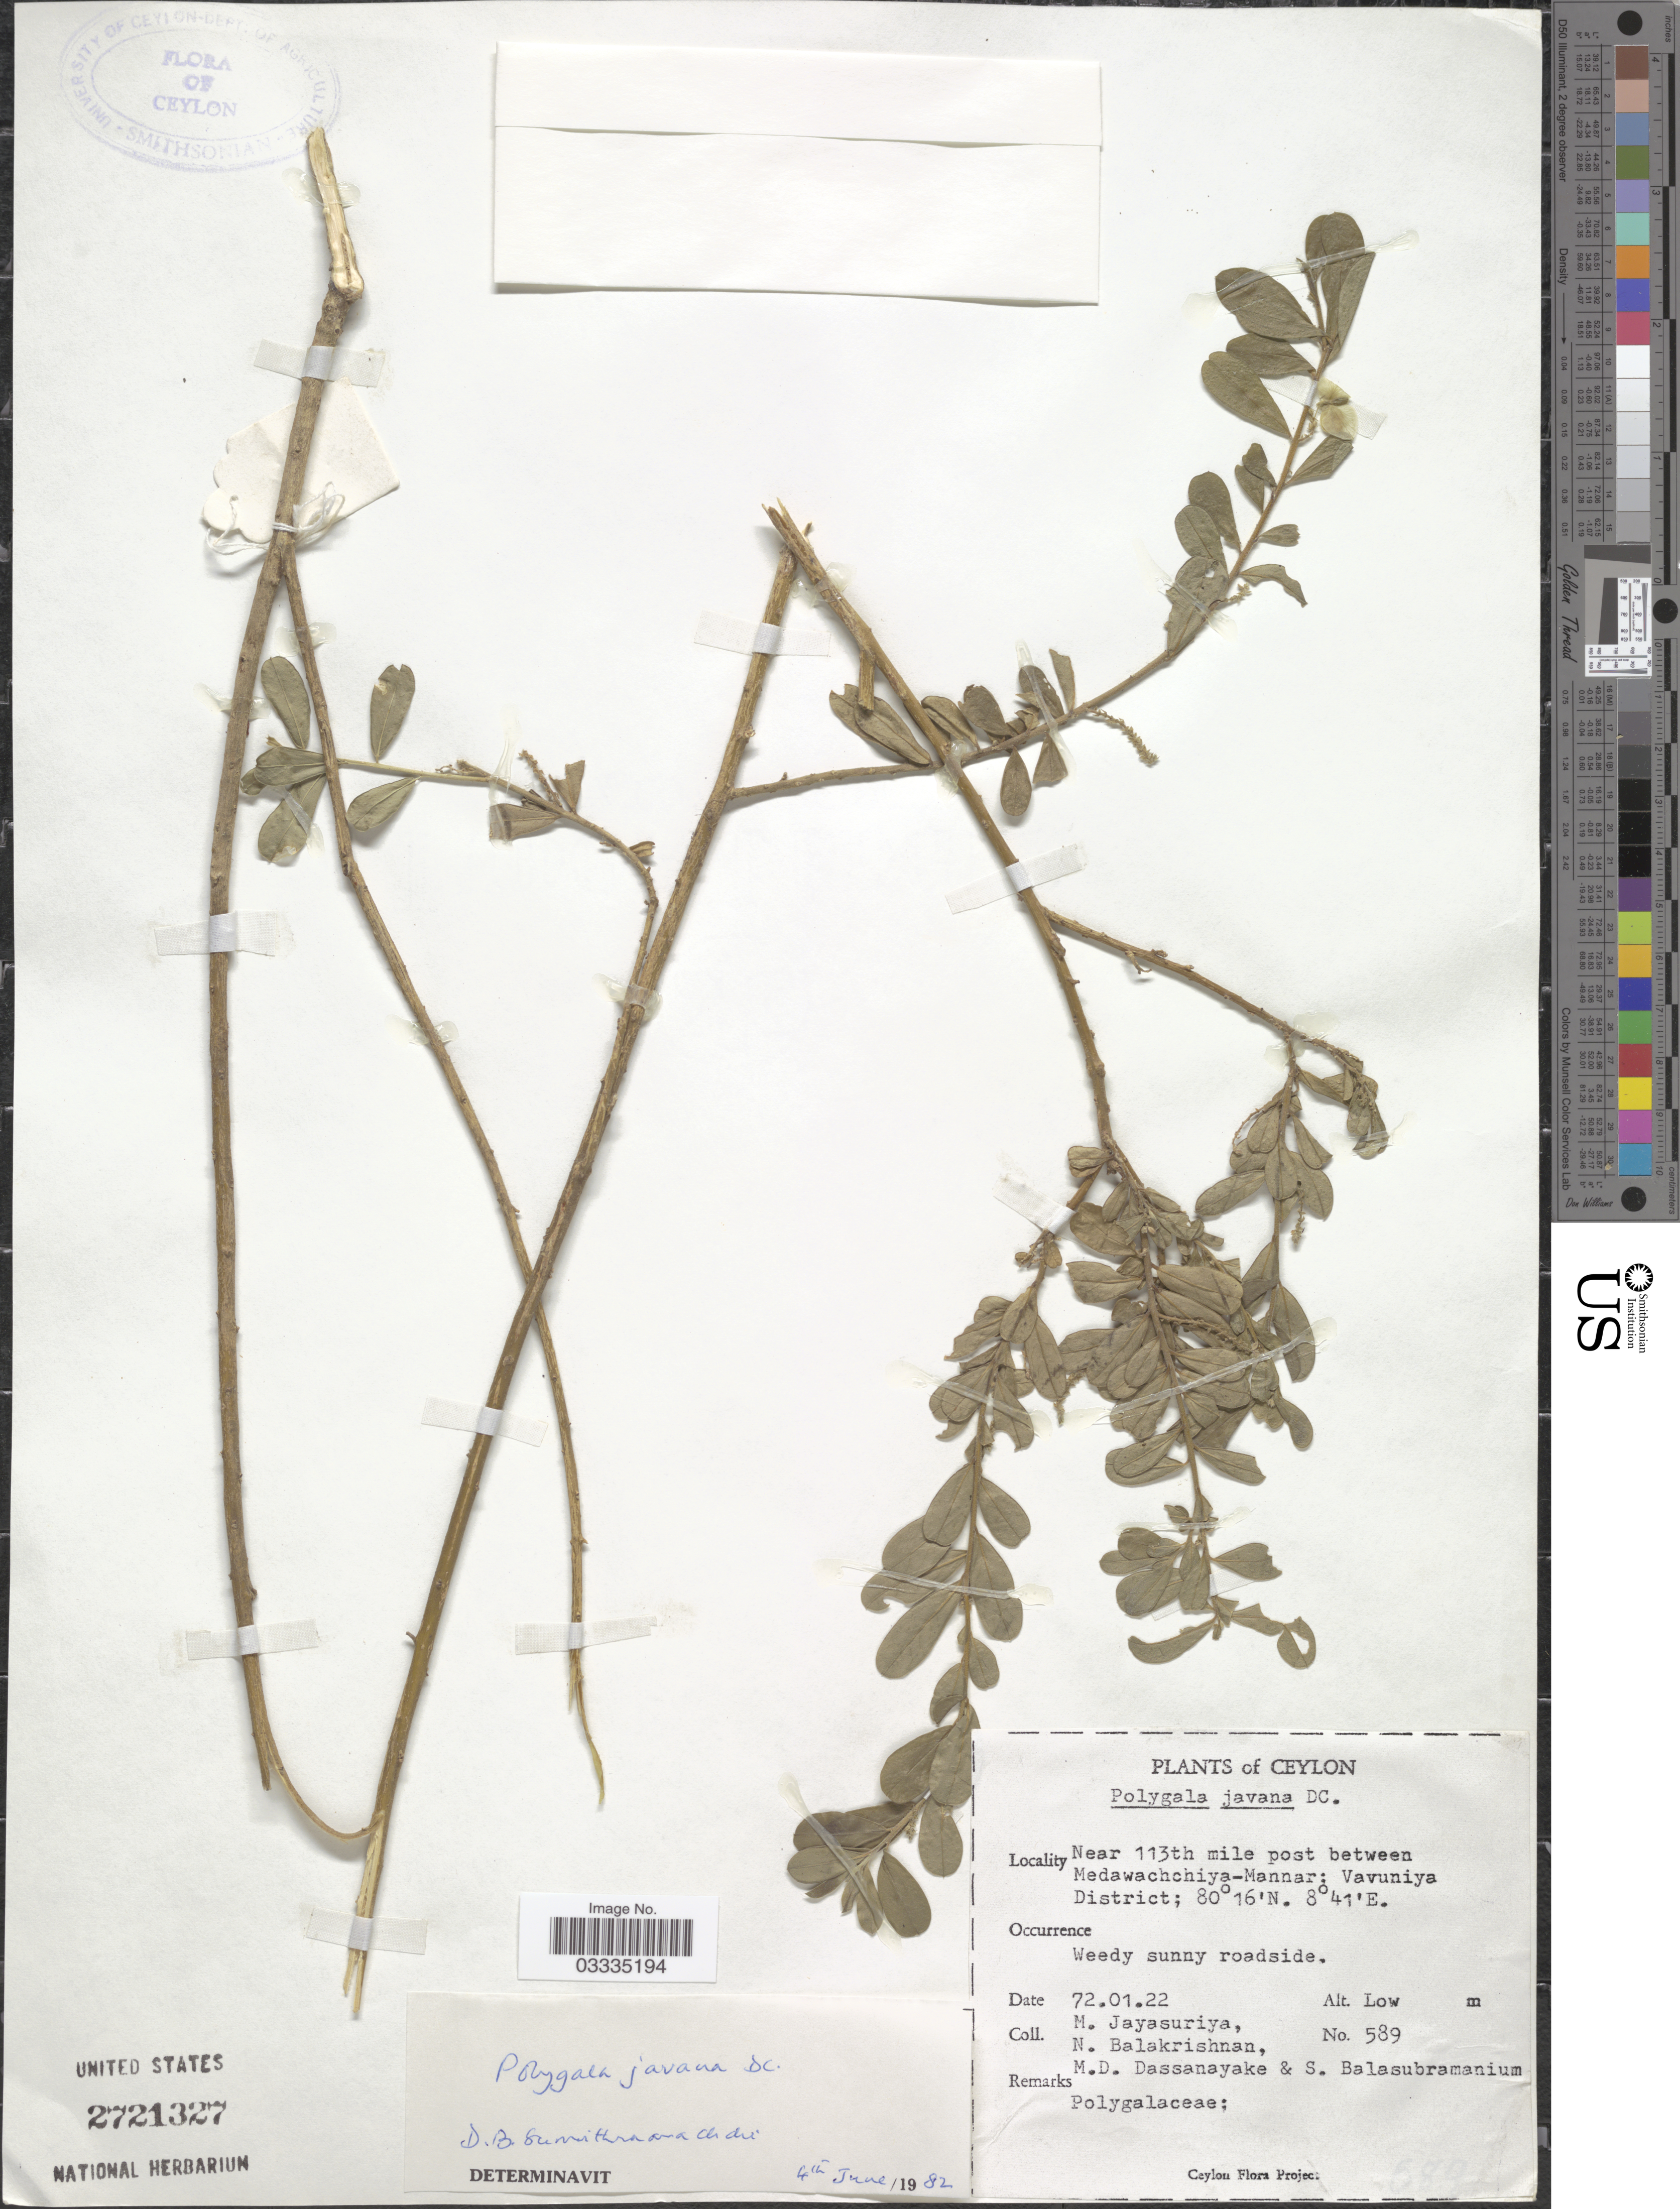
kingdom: Plantae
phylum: Tracheophyta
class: Magnoliopsida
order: Fabales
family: Polygalaceae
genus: Polygala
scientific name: Polygala javana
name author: DC.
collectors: M. Jayasuriya, N. Balakrishnan, M. D. Dassanayake & S. Balasubramanium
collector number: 589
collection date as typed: Transcribed d/m/y: 22/1/72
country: Sri Lanka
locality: Ceylon. Near 113th mile post between Medawachchiya-Mannar; Vavuniya District.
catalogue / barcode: US 2721327